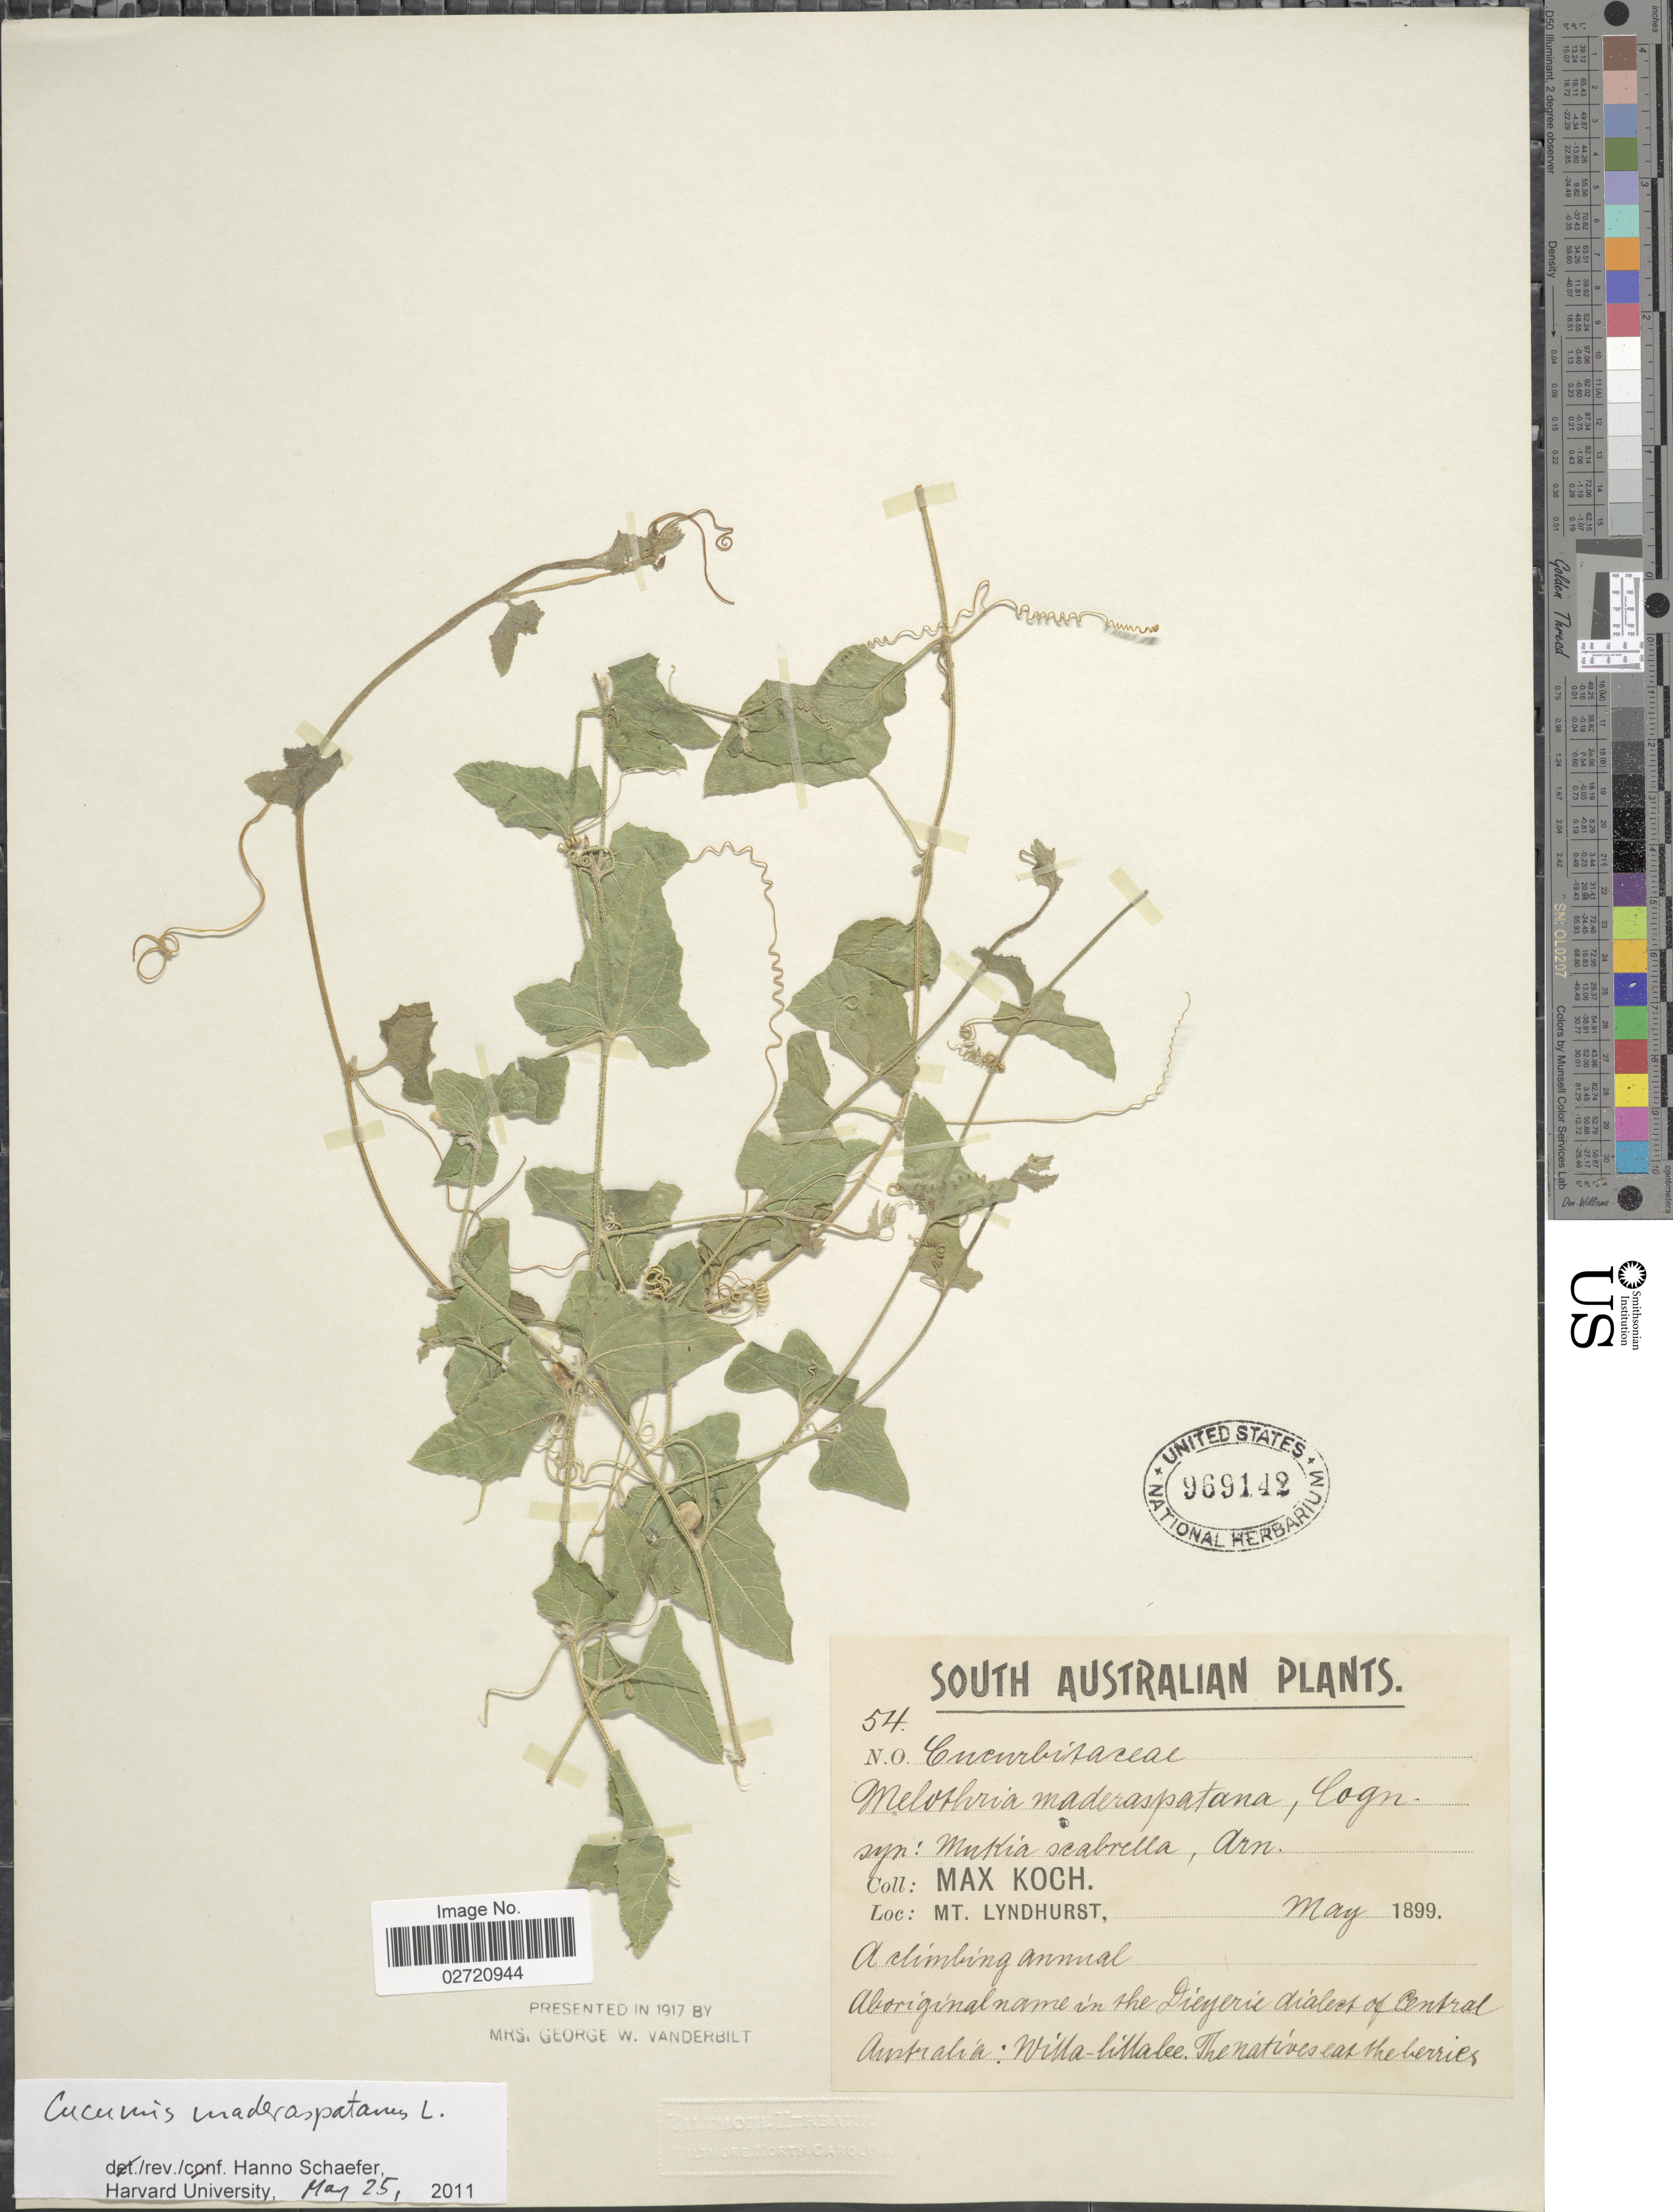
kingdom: Plantae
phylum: Tracheophyta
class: Magnoliopsida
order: Cucurbitales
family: Cucurbitaceae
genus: Cucumis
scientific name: Cucumis maderaspatanus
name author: L.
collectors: M. Koch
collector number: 54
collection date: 1899-05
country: Australia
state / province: South Australia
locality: Mt. Lyndhurst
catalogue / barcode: US 969142